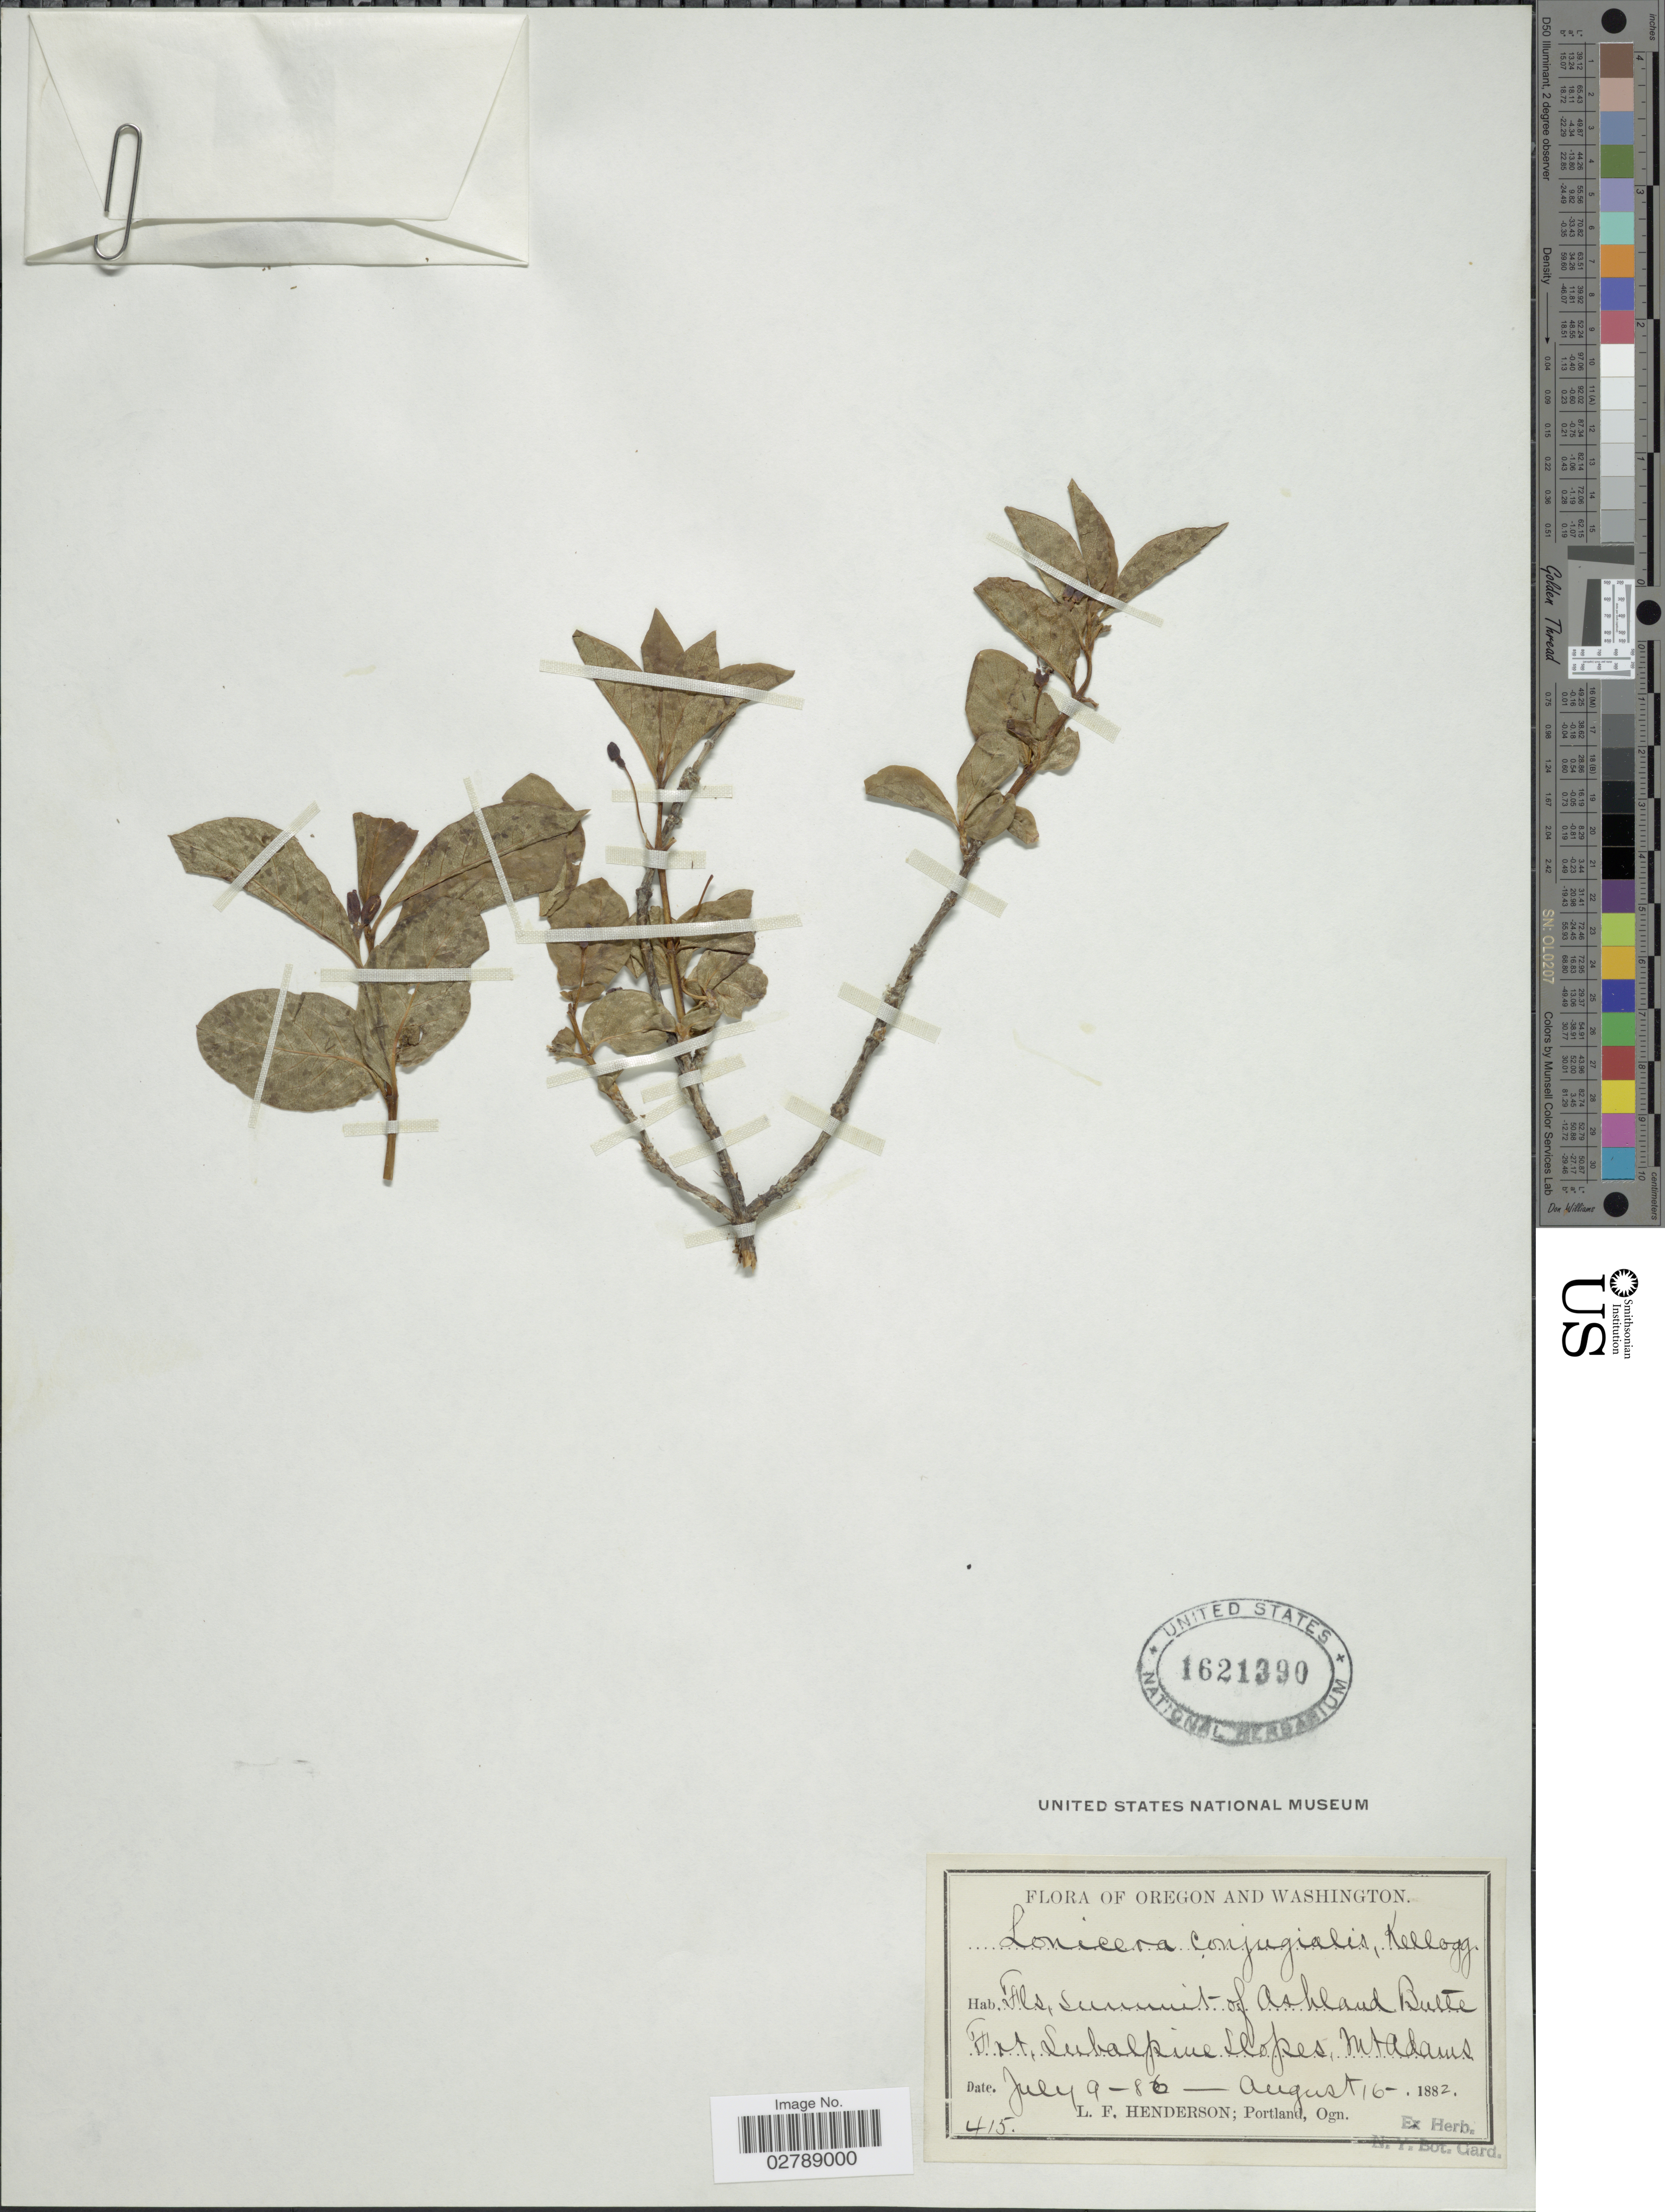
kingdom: Plantae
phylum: Tracheophyta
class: Magnoliopsida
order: Dipsacales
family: Caprifoliaceae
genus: Lonicera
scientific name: Lonicera conjugialis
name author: Kellogg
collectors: L. Henderson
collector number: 415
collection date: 1882-08-16/1886-07-09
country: United States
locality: Oregon and Washington. Fls, summit of Ashland Butte. Frt, Subalpine slopes, Mt Adams.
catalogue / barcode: US 1621390